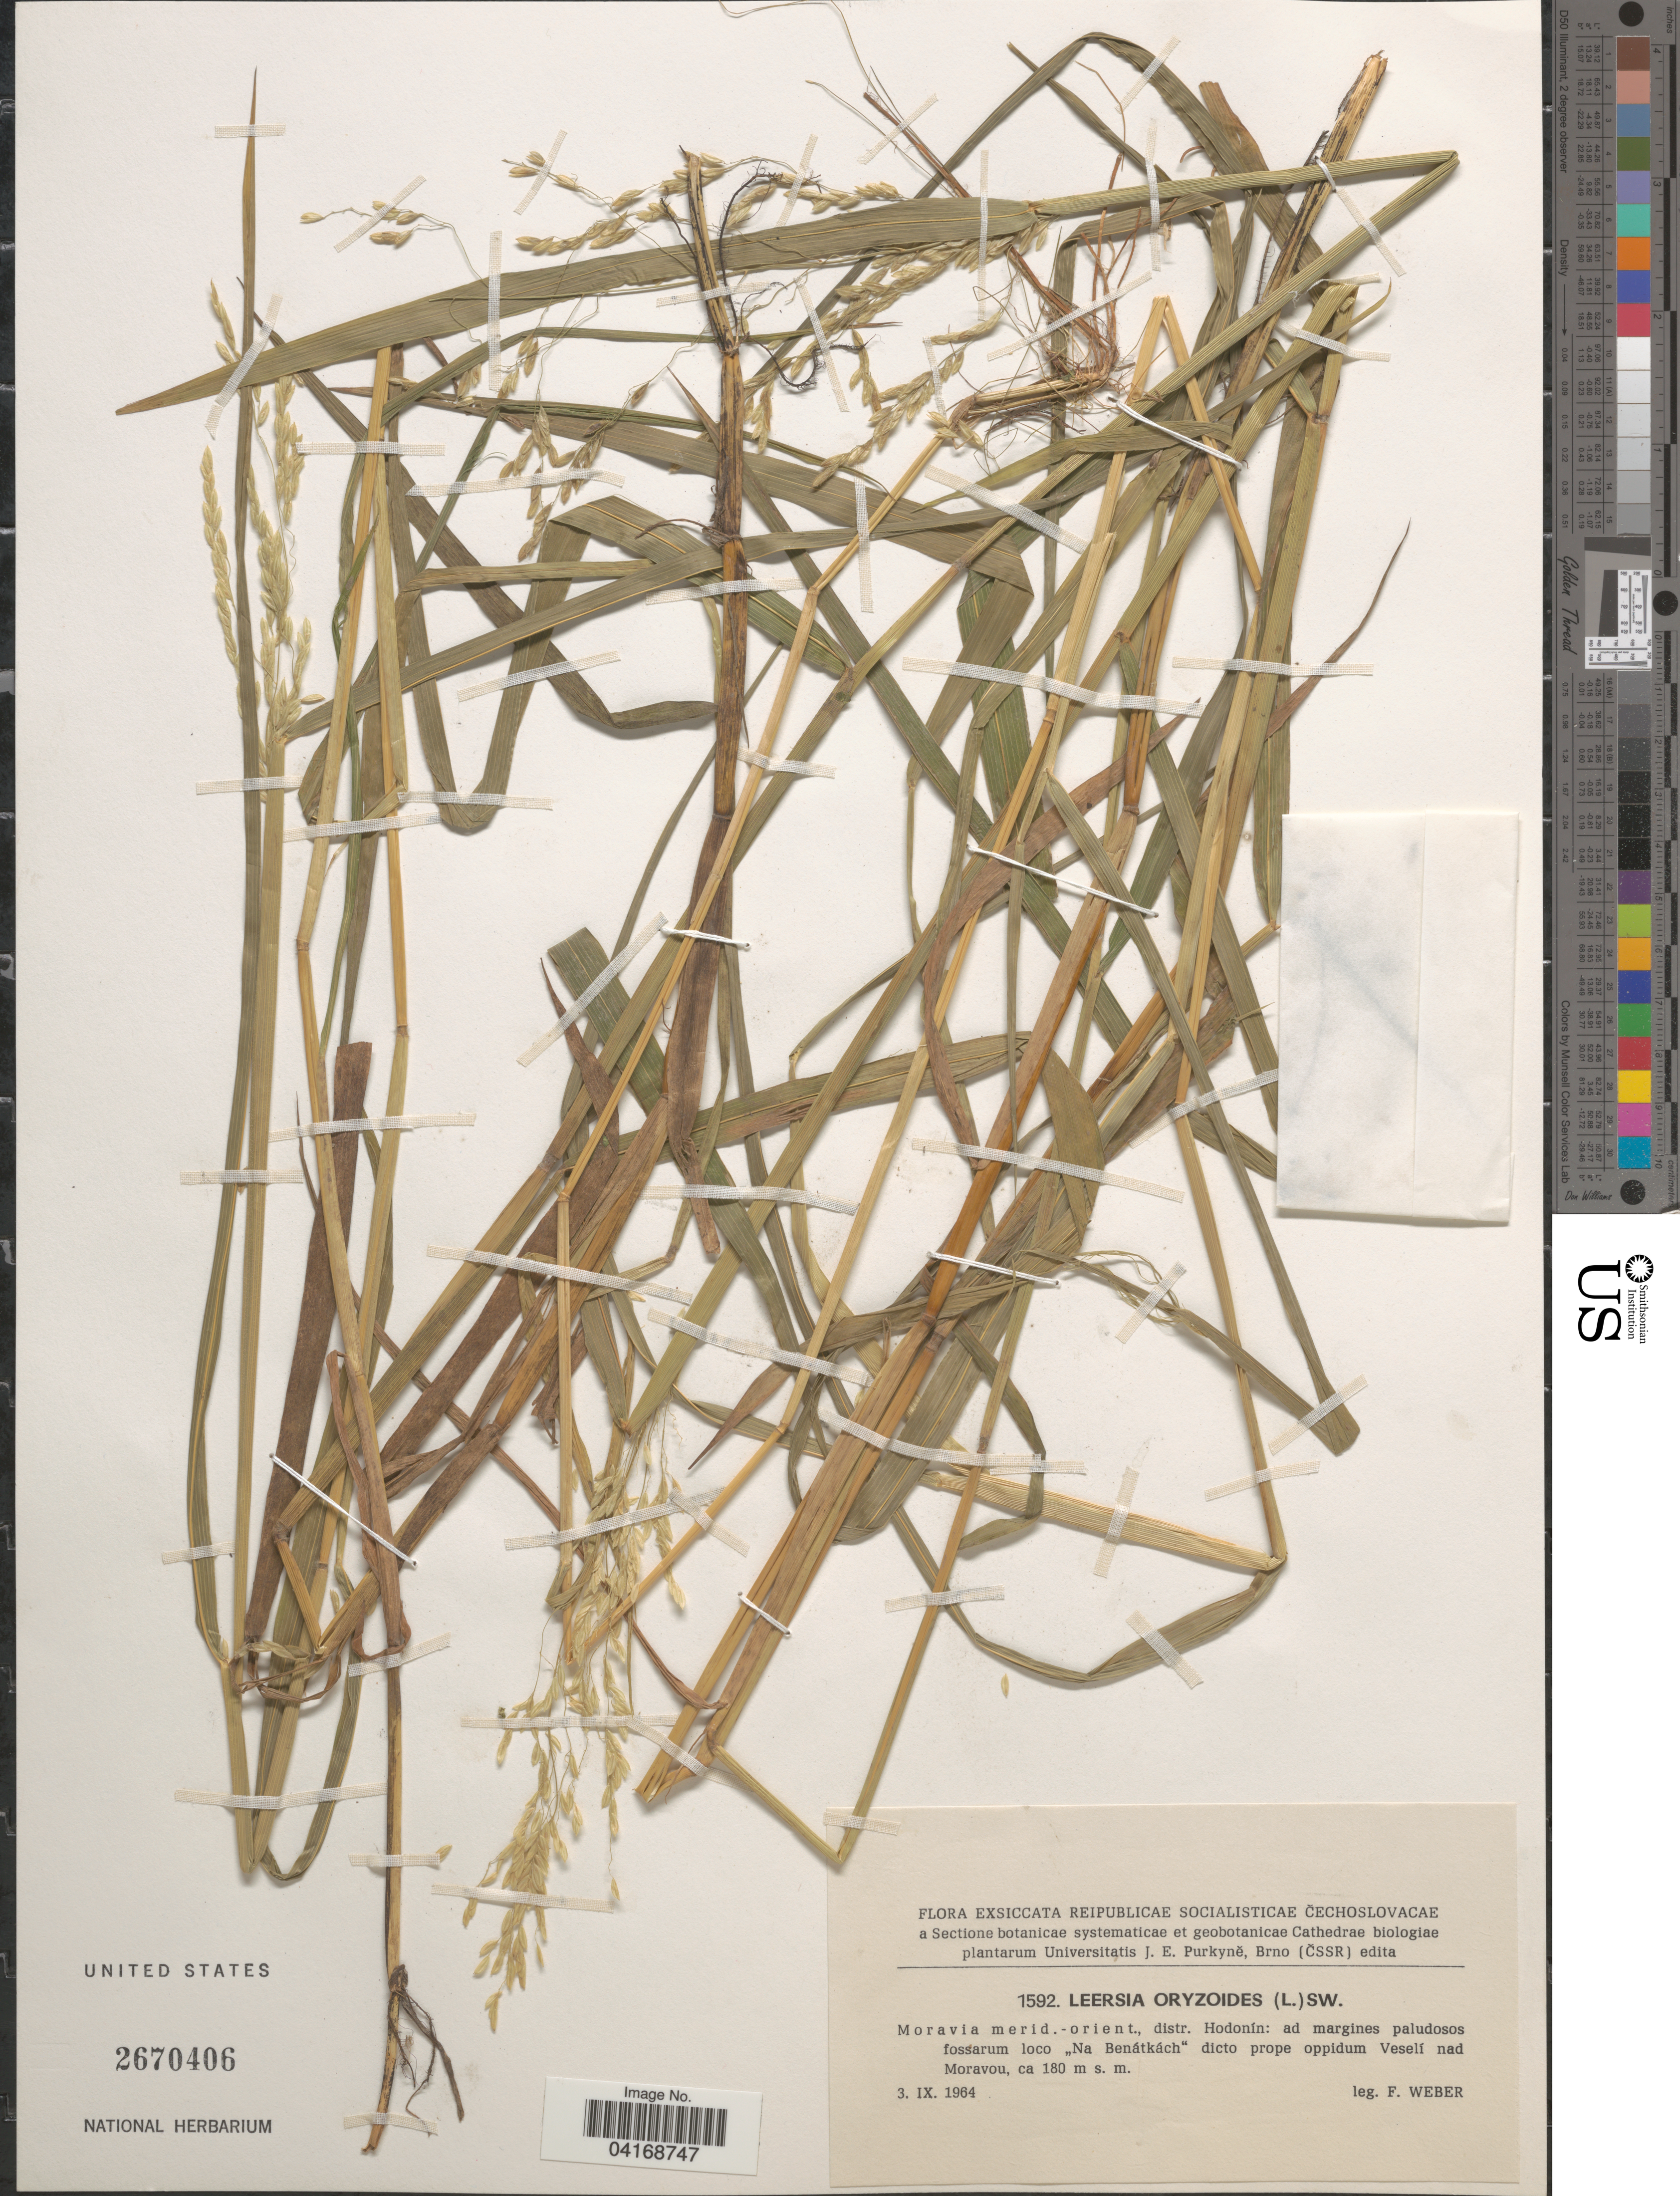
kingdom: Plantae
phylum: Tracheophyta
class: Liliopsida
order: Poales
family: Poaceae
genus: Leersia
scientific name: Leersia oryzoides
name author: (L.) Sw.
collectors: F. Weber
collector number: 1592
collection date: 1964-09-03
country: Czechia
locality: Moravia merid.-orient., distr. Hodonín: ad margines paludosos fossarum loco "Na Benátkách" dicto prope oppidum Veselí nad Moravou.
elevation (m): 180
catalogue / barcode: US 2670406